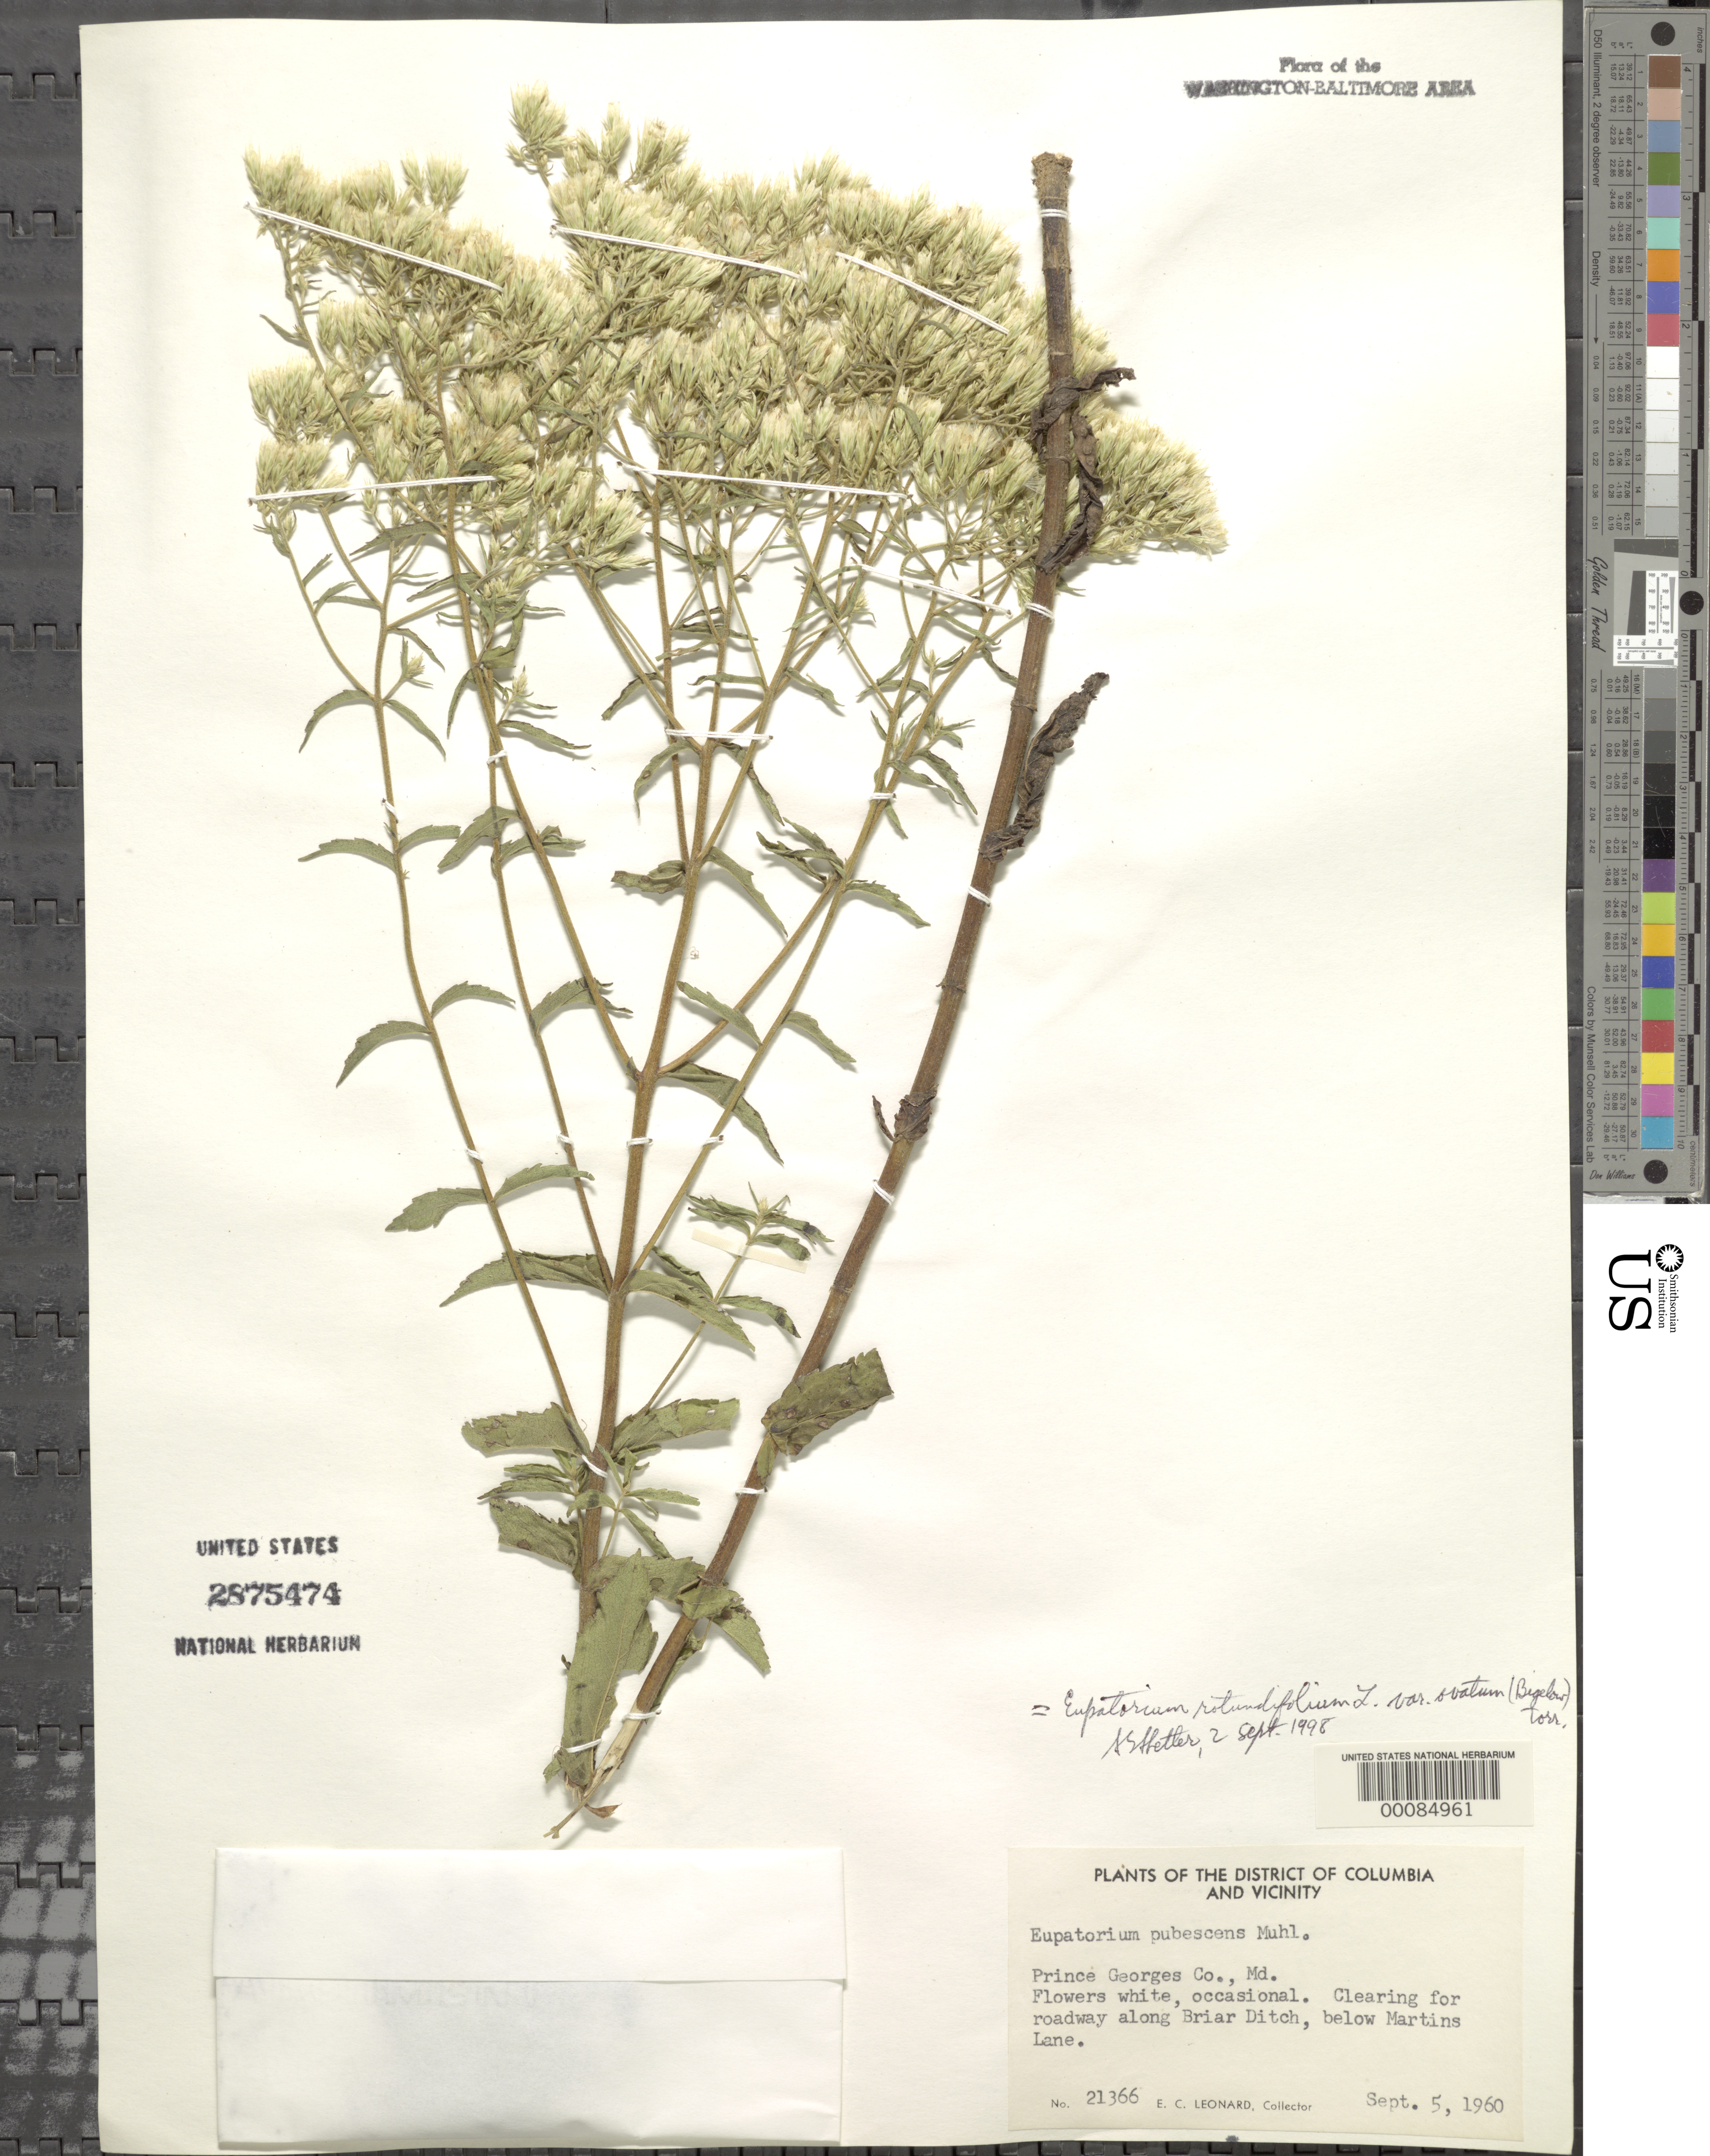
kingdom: Plantae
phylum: Tracheophyta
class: Magnoliopsida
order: Asterales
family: Asteraceae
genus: Eupatorium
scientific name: Eupatorium rotundifolium var. ovatum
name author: (Bigelow) J.D. Montgom. & Fairbrothers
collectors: E. C. Leonard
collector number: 21366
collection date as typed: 05 Sep 1960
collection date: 1960-09-05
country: United States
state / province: Maryland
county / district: Prince George's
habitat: Clearing for roadway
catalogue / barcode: US 2875474